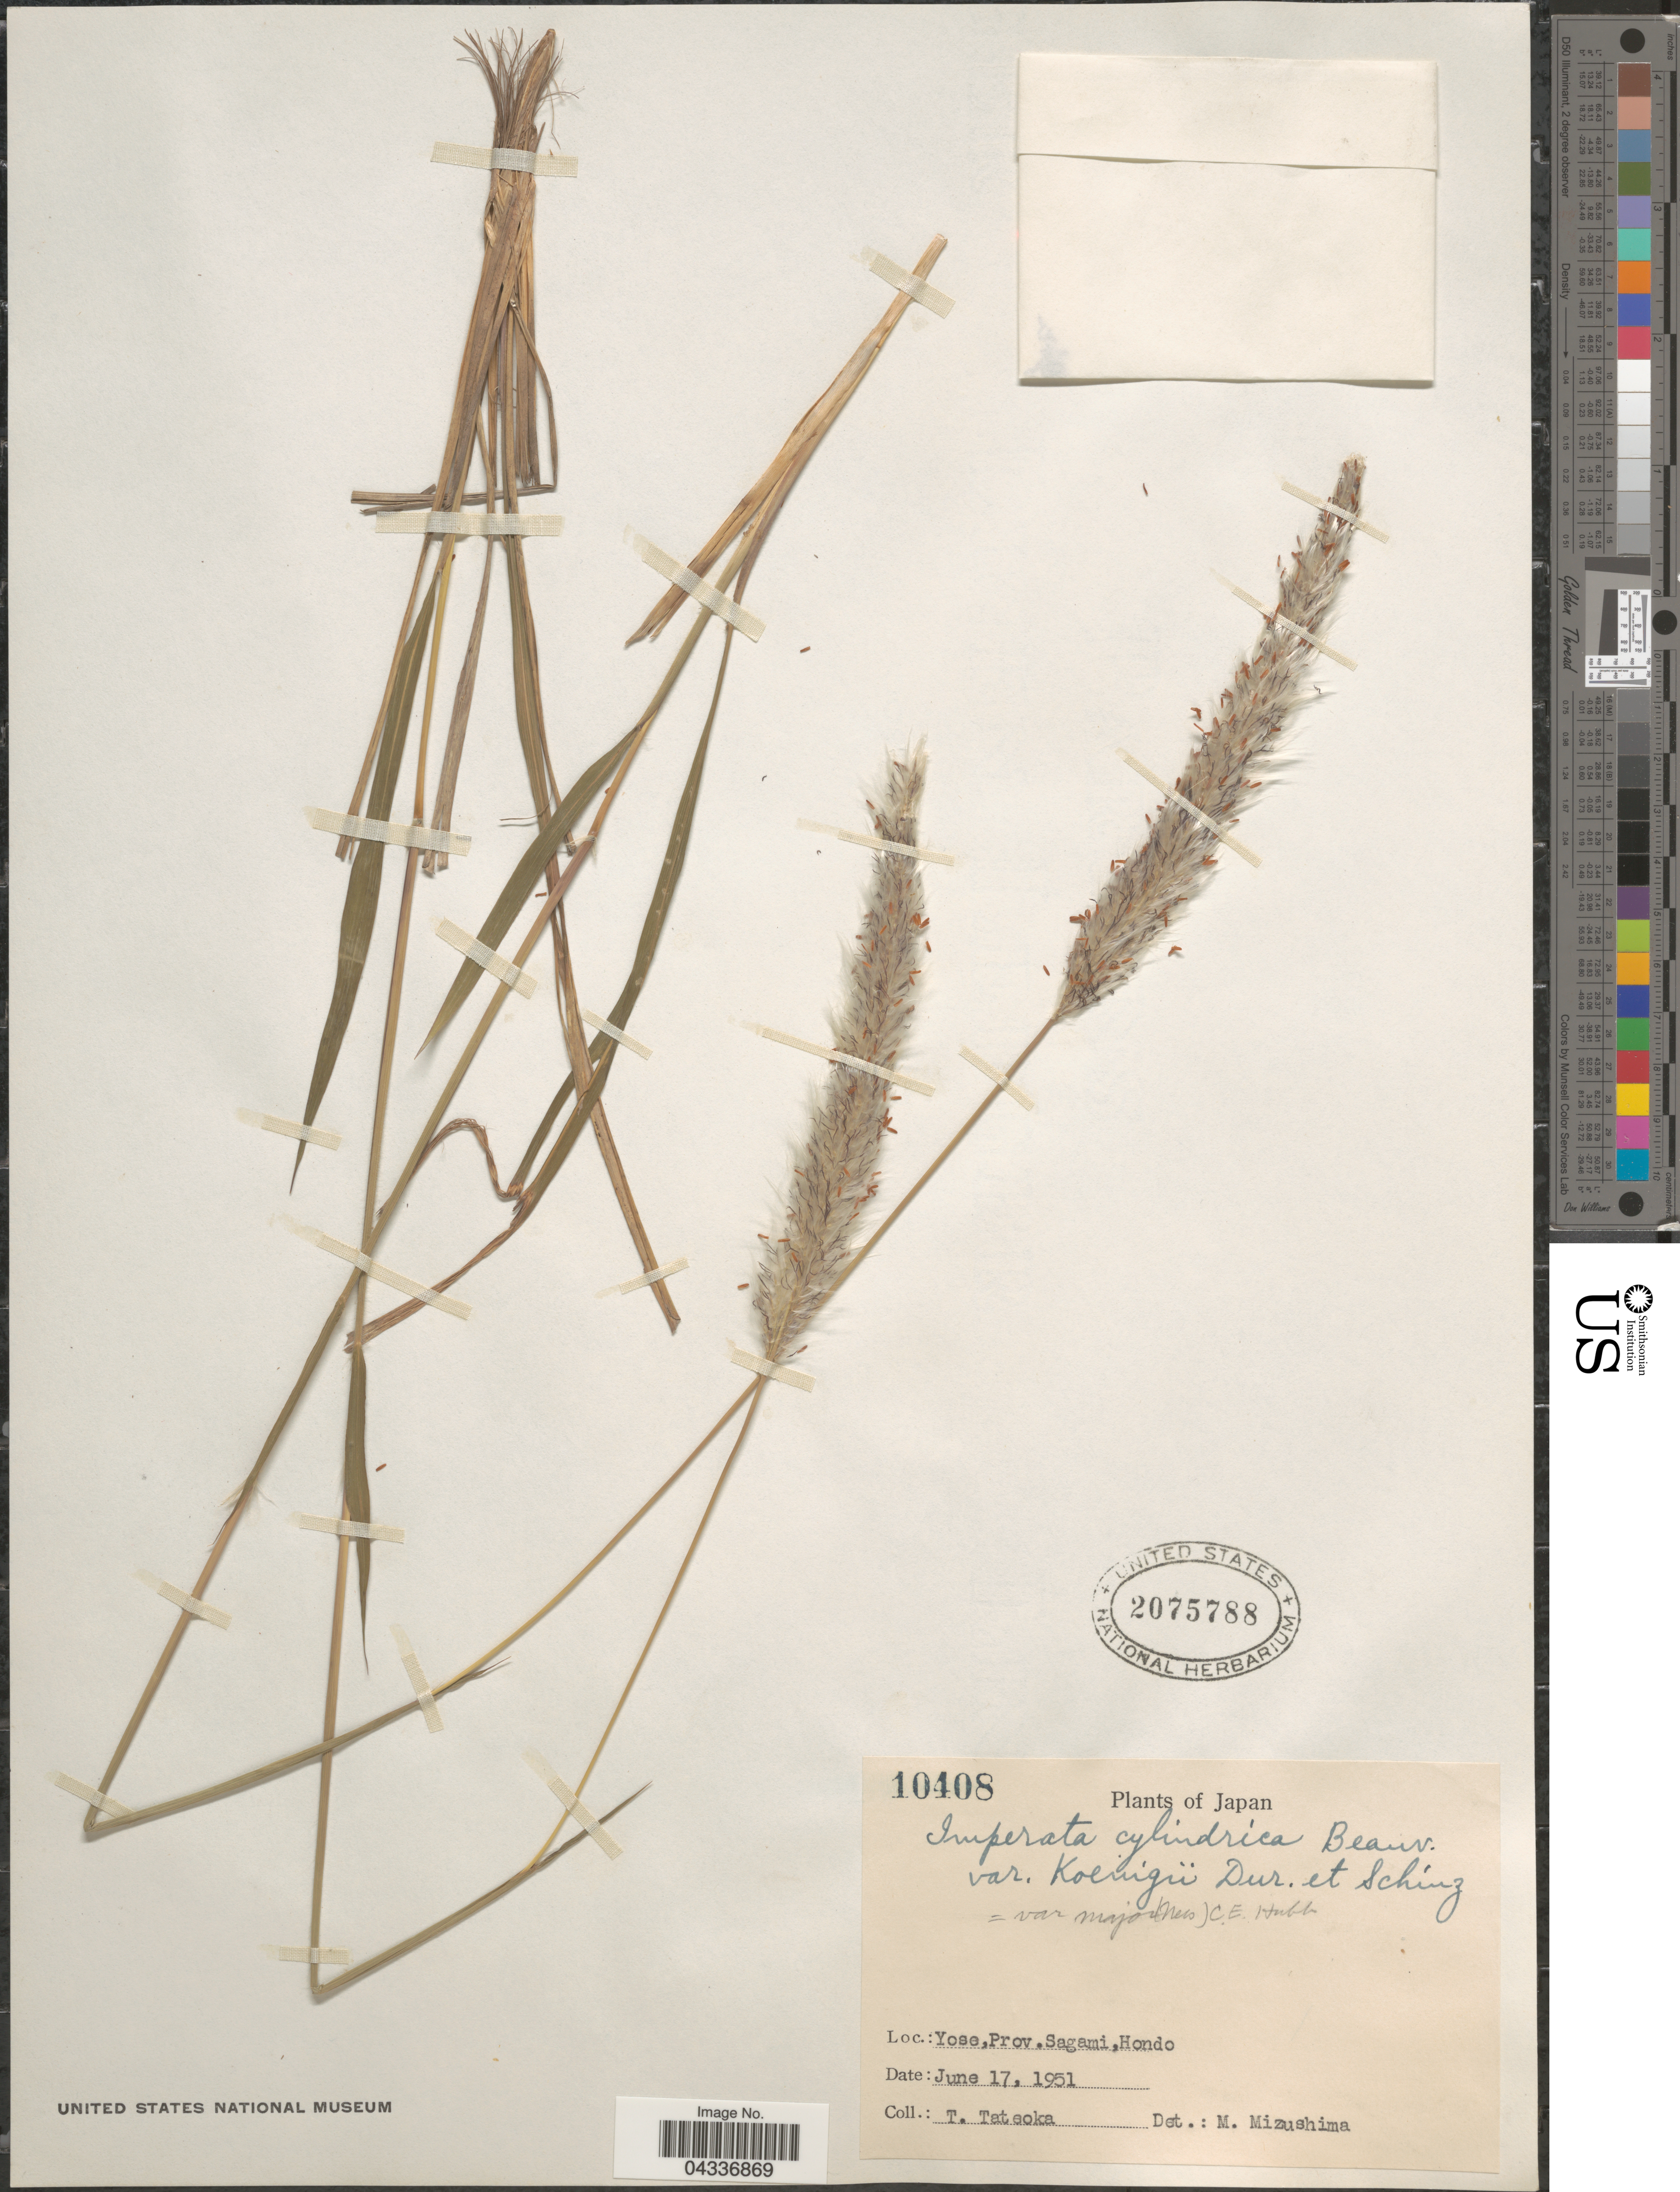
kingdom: Plantae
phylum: Tracheophyta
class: Liliopsida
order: Poales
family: Poaceae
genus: Imperata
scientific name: Imperata cylindrica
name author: (L.) P. Beauv.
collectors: T. Tateoka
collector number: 10408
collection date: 1951-06-17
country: Japan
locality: Yose, Prov. Sagami, Hondo.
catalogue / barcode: US 2075788